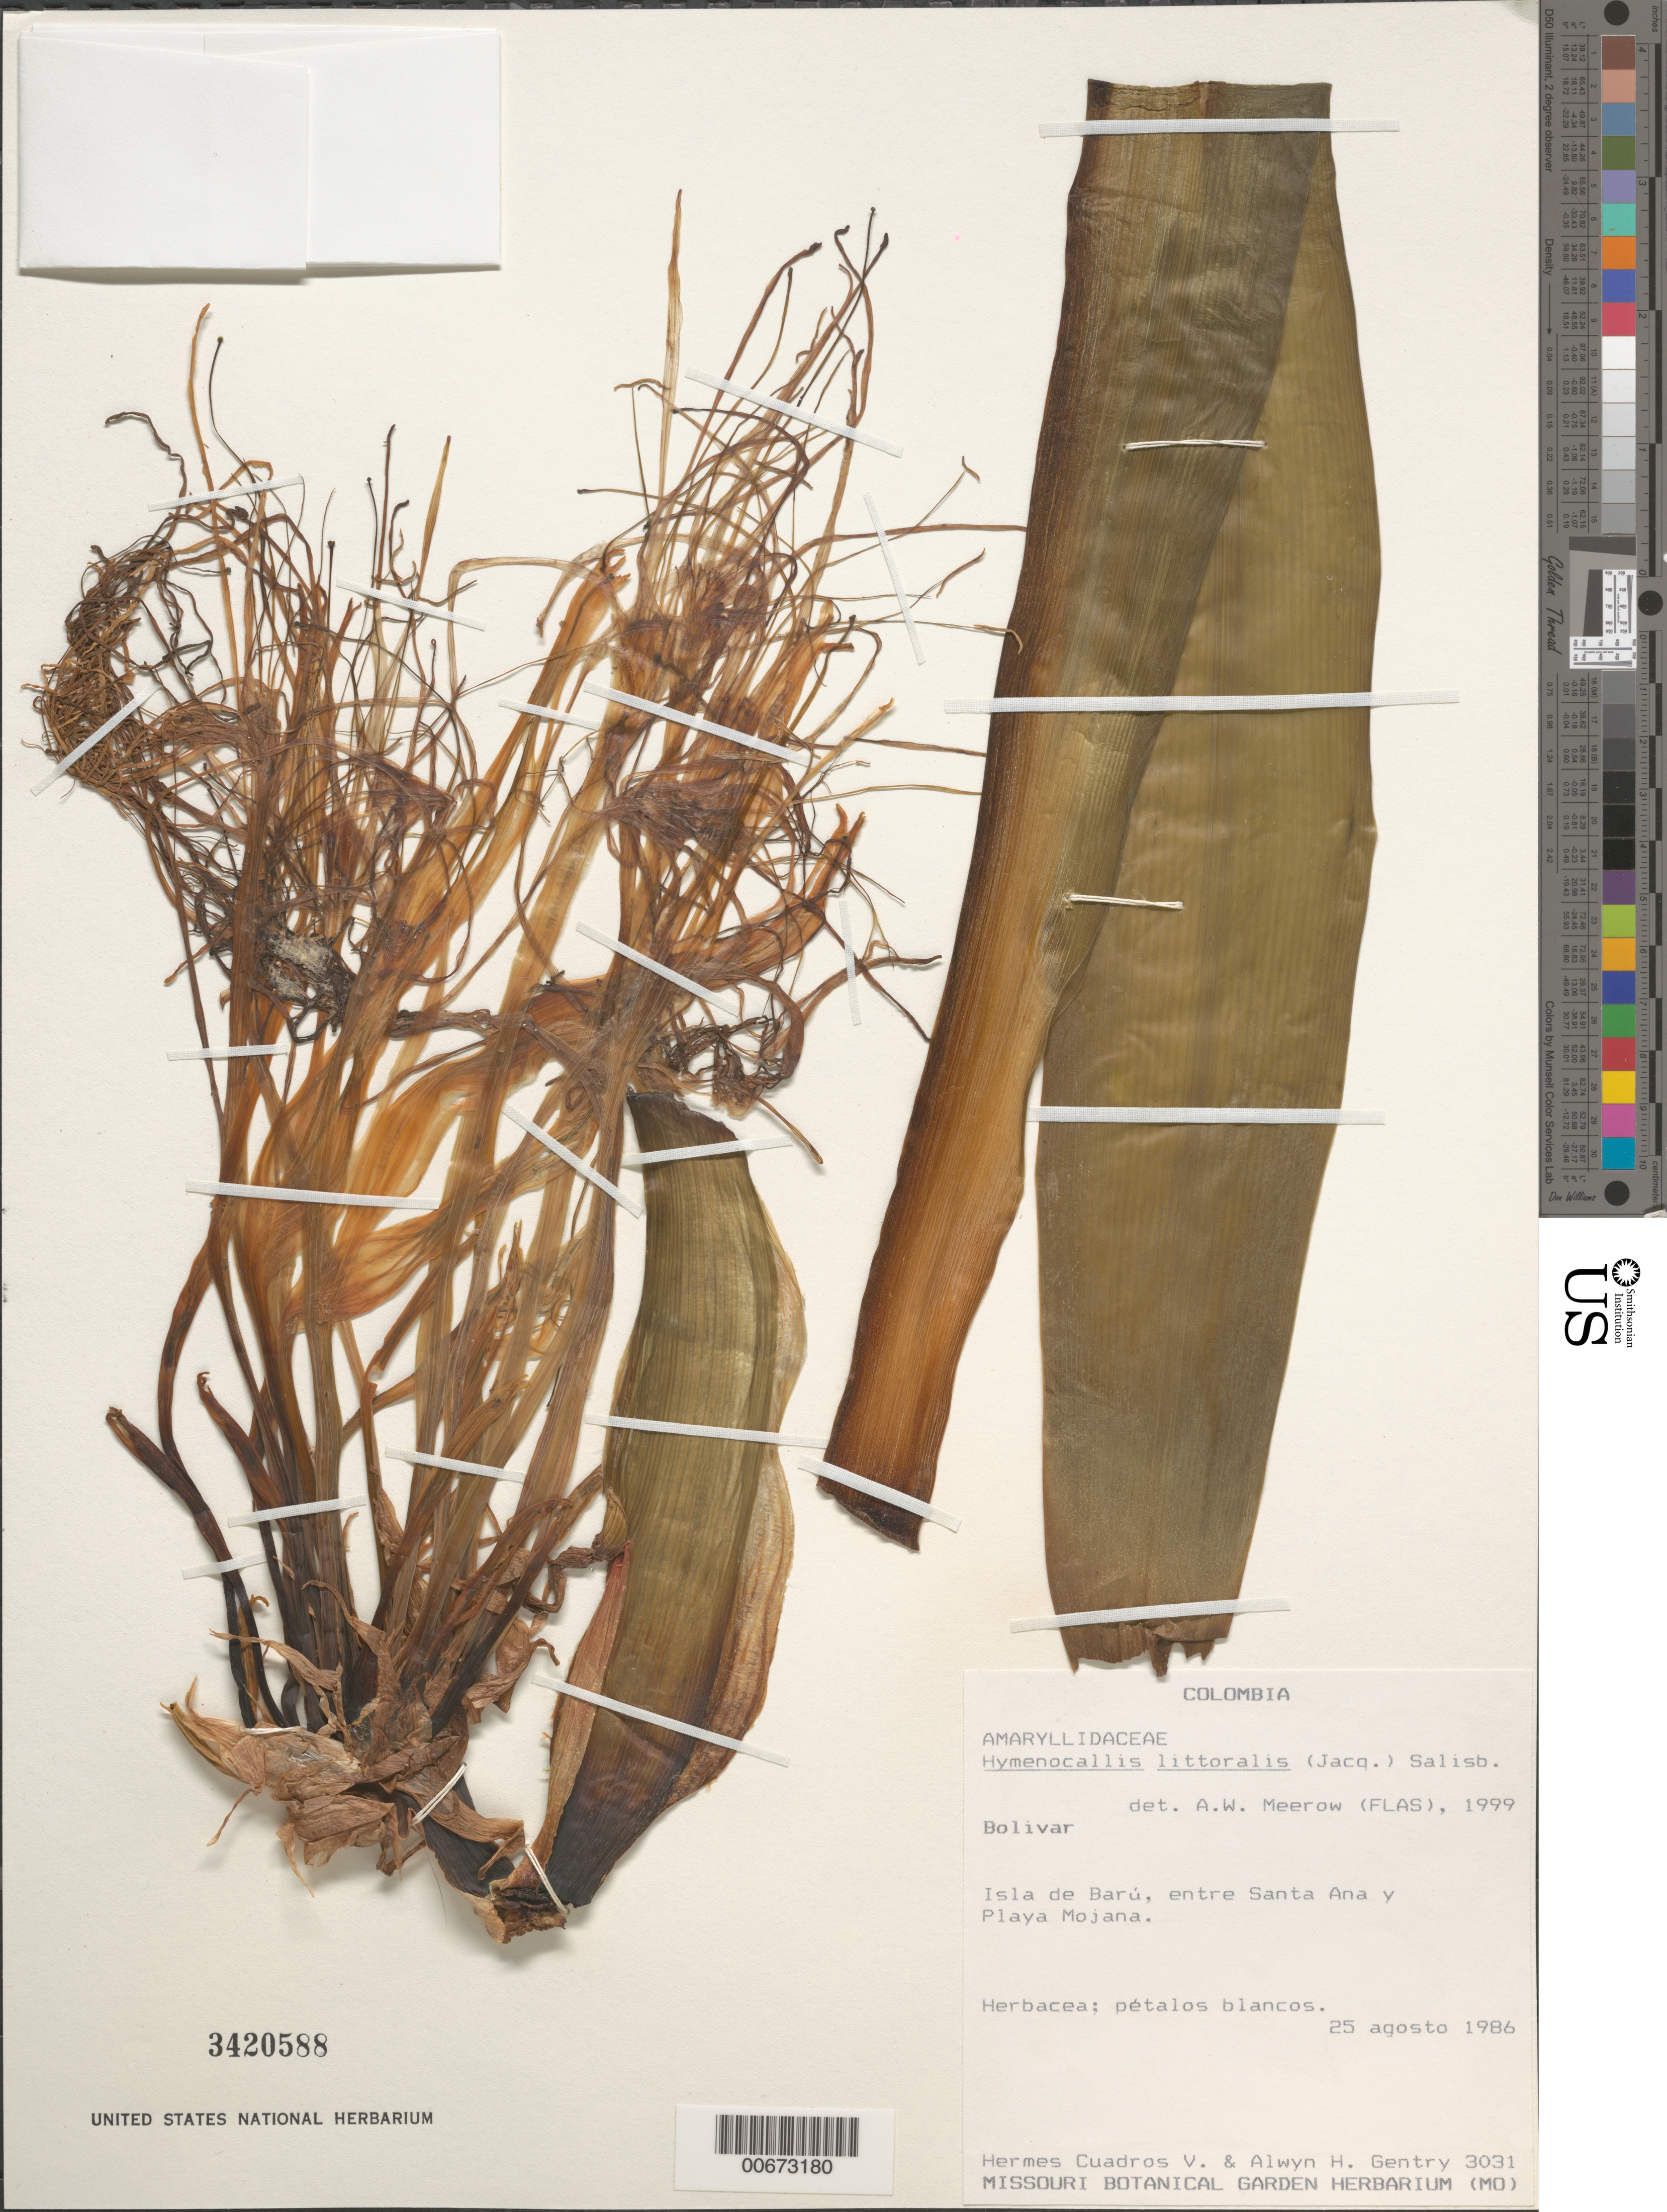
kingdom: Plantae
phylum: Tracheophyta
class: Liliopsida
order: Asparagales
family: Amaryllidaceae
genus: Hymenocallis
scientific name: Hymenocallis littoralis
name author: (Jacq.) Salisb.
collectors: H. Cuadros, V. Gentry & A. H. Gentry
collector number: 3031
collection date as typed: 25 Aug 1986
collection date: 1986-08-25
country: Colombia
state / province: Bolívar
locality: Isla de Baru, between Santa Ana and Playa Mojana.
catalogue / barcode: US 3420588